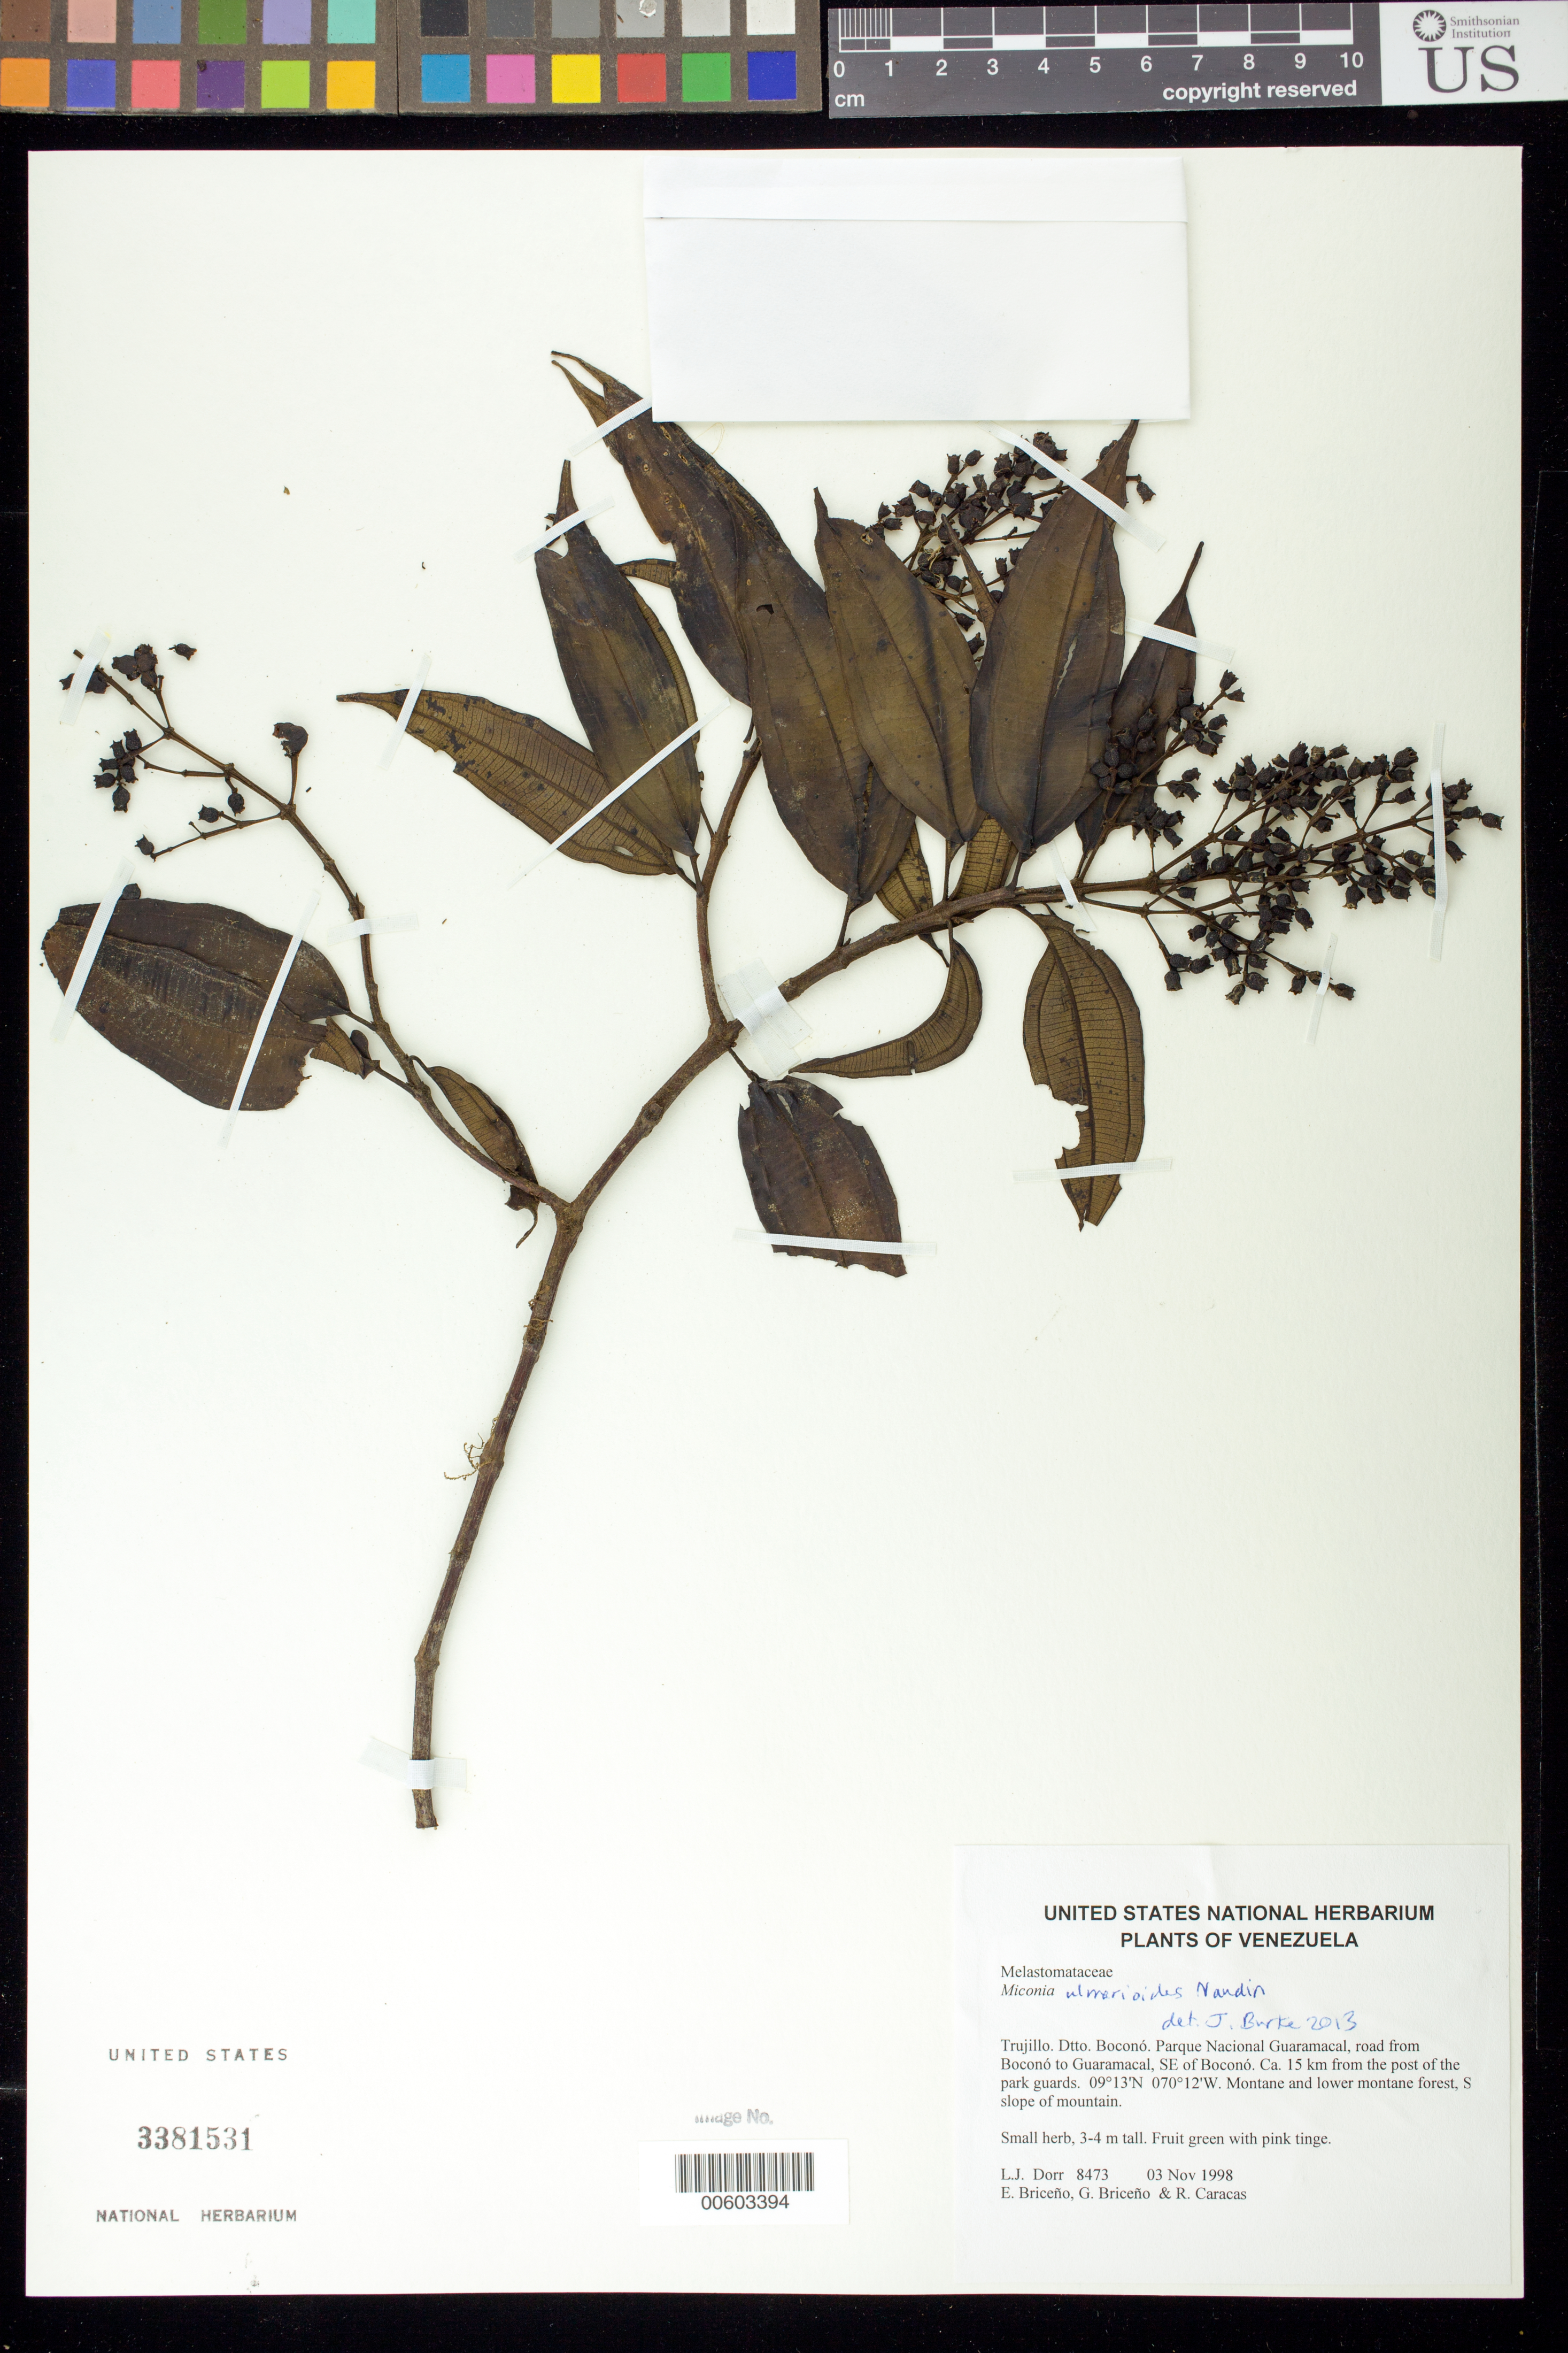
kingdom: Plantae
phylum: Tracheophyta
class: Magnoliopsida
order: Myrtales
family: Melastomataceae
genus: Miconia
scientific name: Miconia ulmarioides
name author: Naudin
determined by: Burke, Janelle M.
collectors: L. J. Dorr, E. Briceño, G. Briceño & R. Caracas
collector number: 8473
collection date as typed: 03 Nov 1998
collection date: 1998-11-03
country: Venezuela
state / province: Trujillo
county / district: Boconó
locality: Parque Nacional Guaramacal, road from Boconó to Guaramacal, SE of Boconó, ca. 15 km from the post of the park guards.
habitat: Montane and lower montane forest, S slope of mountain.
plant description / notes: CAS, NY, PORT, US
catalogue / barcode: US 3381531